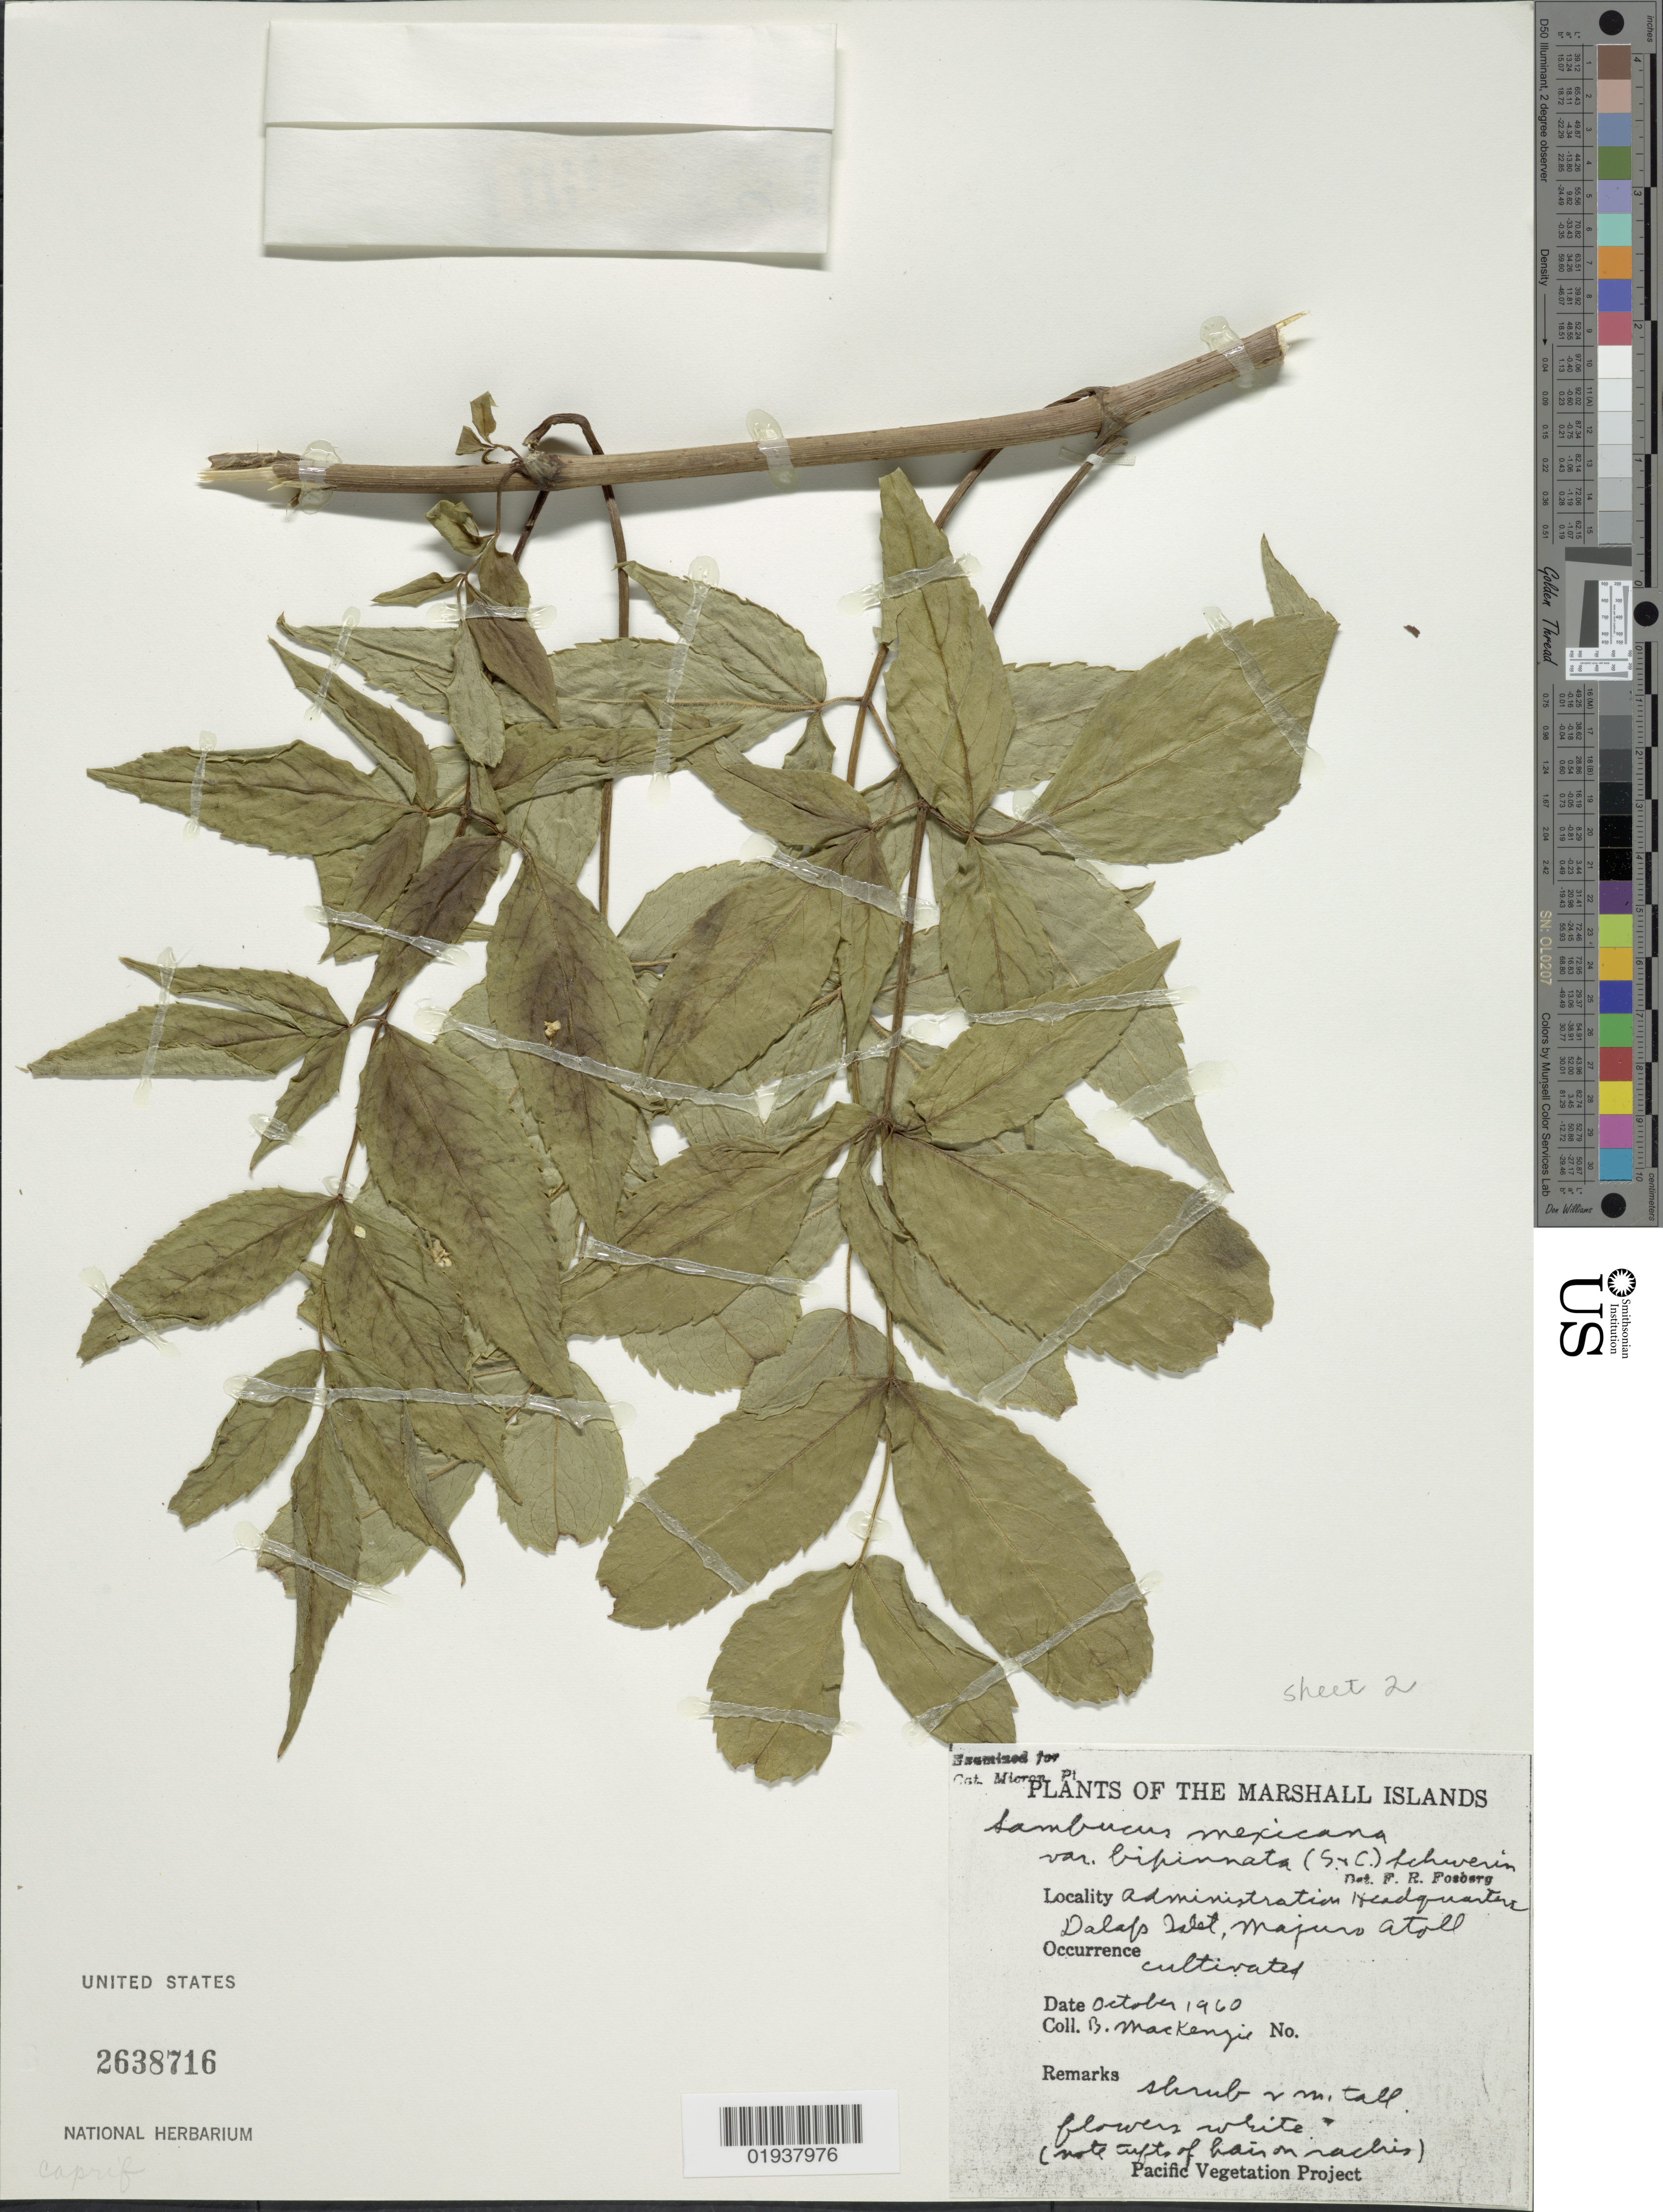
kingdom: Plantae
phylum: Tracheophyta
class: Magnoliopsida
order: Dipsacales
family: Viburnaceae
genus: Sambucus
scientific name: Sambucus canadensis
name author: L.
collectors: B. MacKenzie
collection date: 1960-10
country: Marshall Islands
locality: Administration Headquarter, Dalafs [interpreted] Islet, Majuro atoll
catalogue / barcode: US 2638716